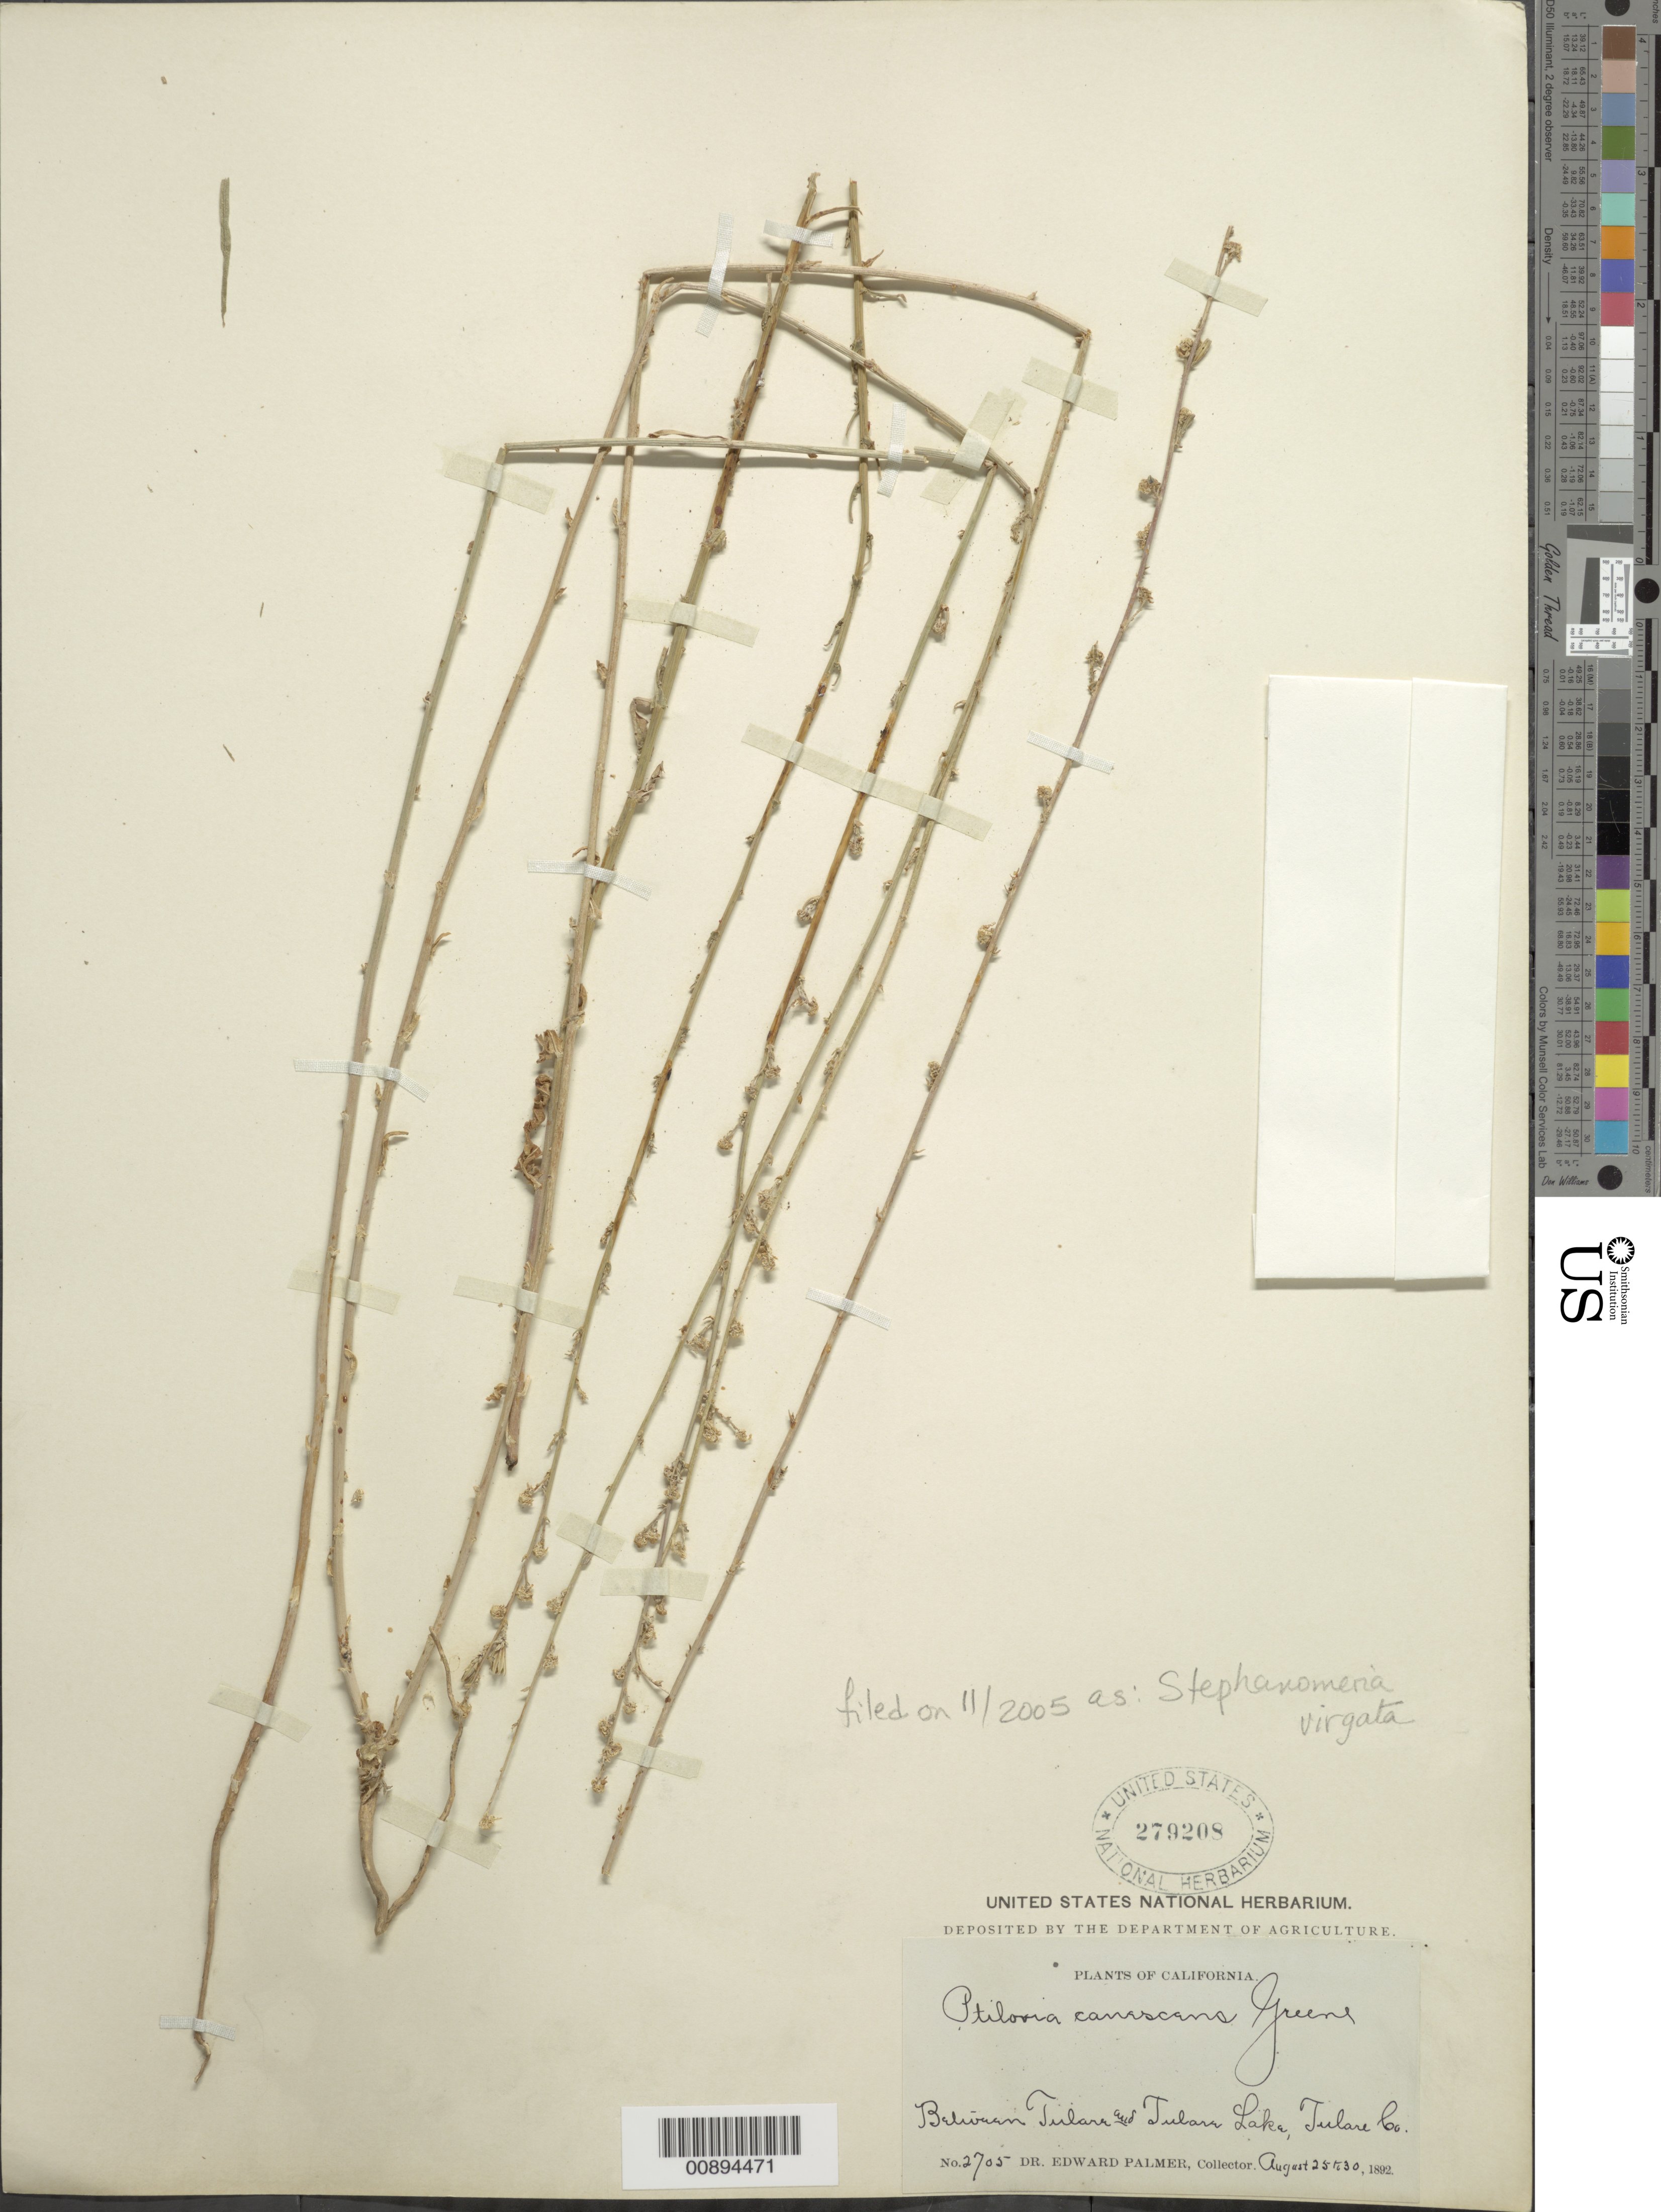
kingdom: Plantae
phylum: Tracheophyta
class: Magnoliopsida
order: Asterales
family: Asteraceae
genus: Stephanomeria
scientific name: Stephanomeria virgata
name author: Benth.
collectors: E. Palmer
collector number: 2705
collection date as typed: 25 Aug 1892 to 30 Aug 1892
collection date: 1892-08-25/1892-08-30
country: United States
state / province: California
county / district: Tulare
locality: Between Tulare and Tulare Lake, Tulare County, California.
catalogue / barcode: US 279208